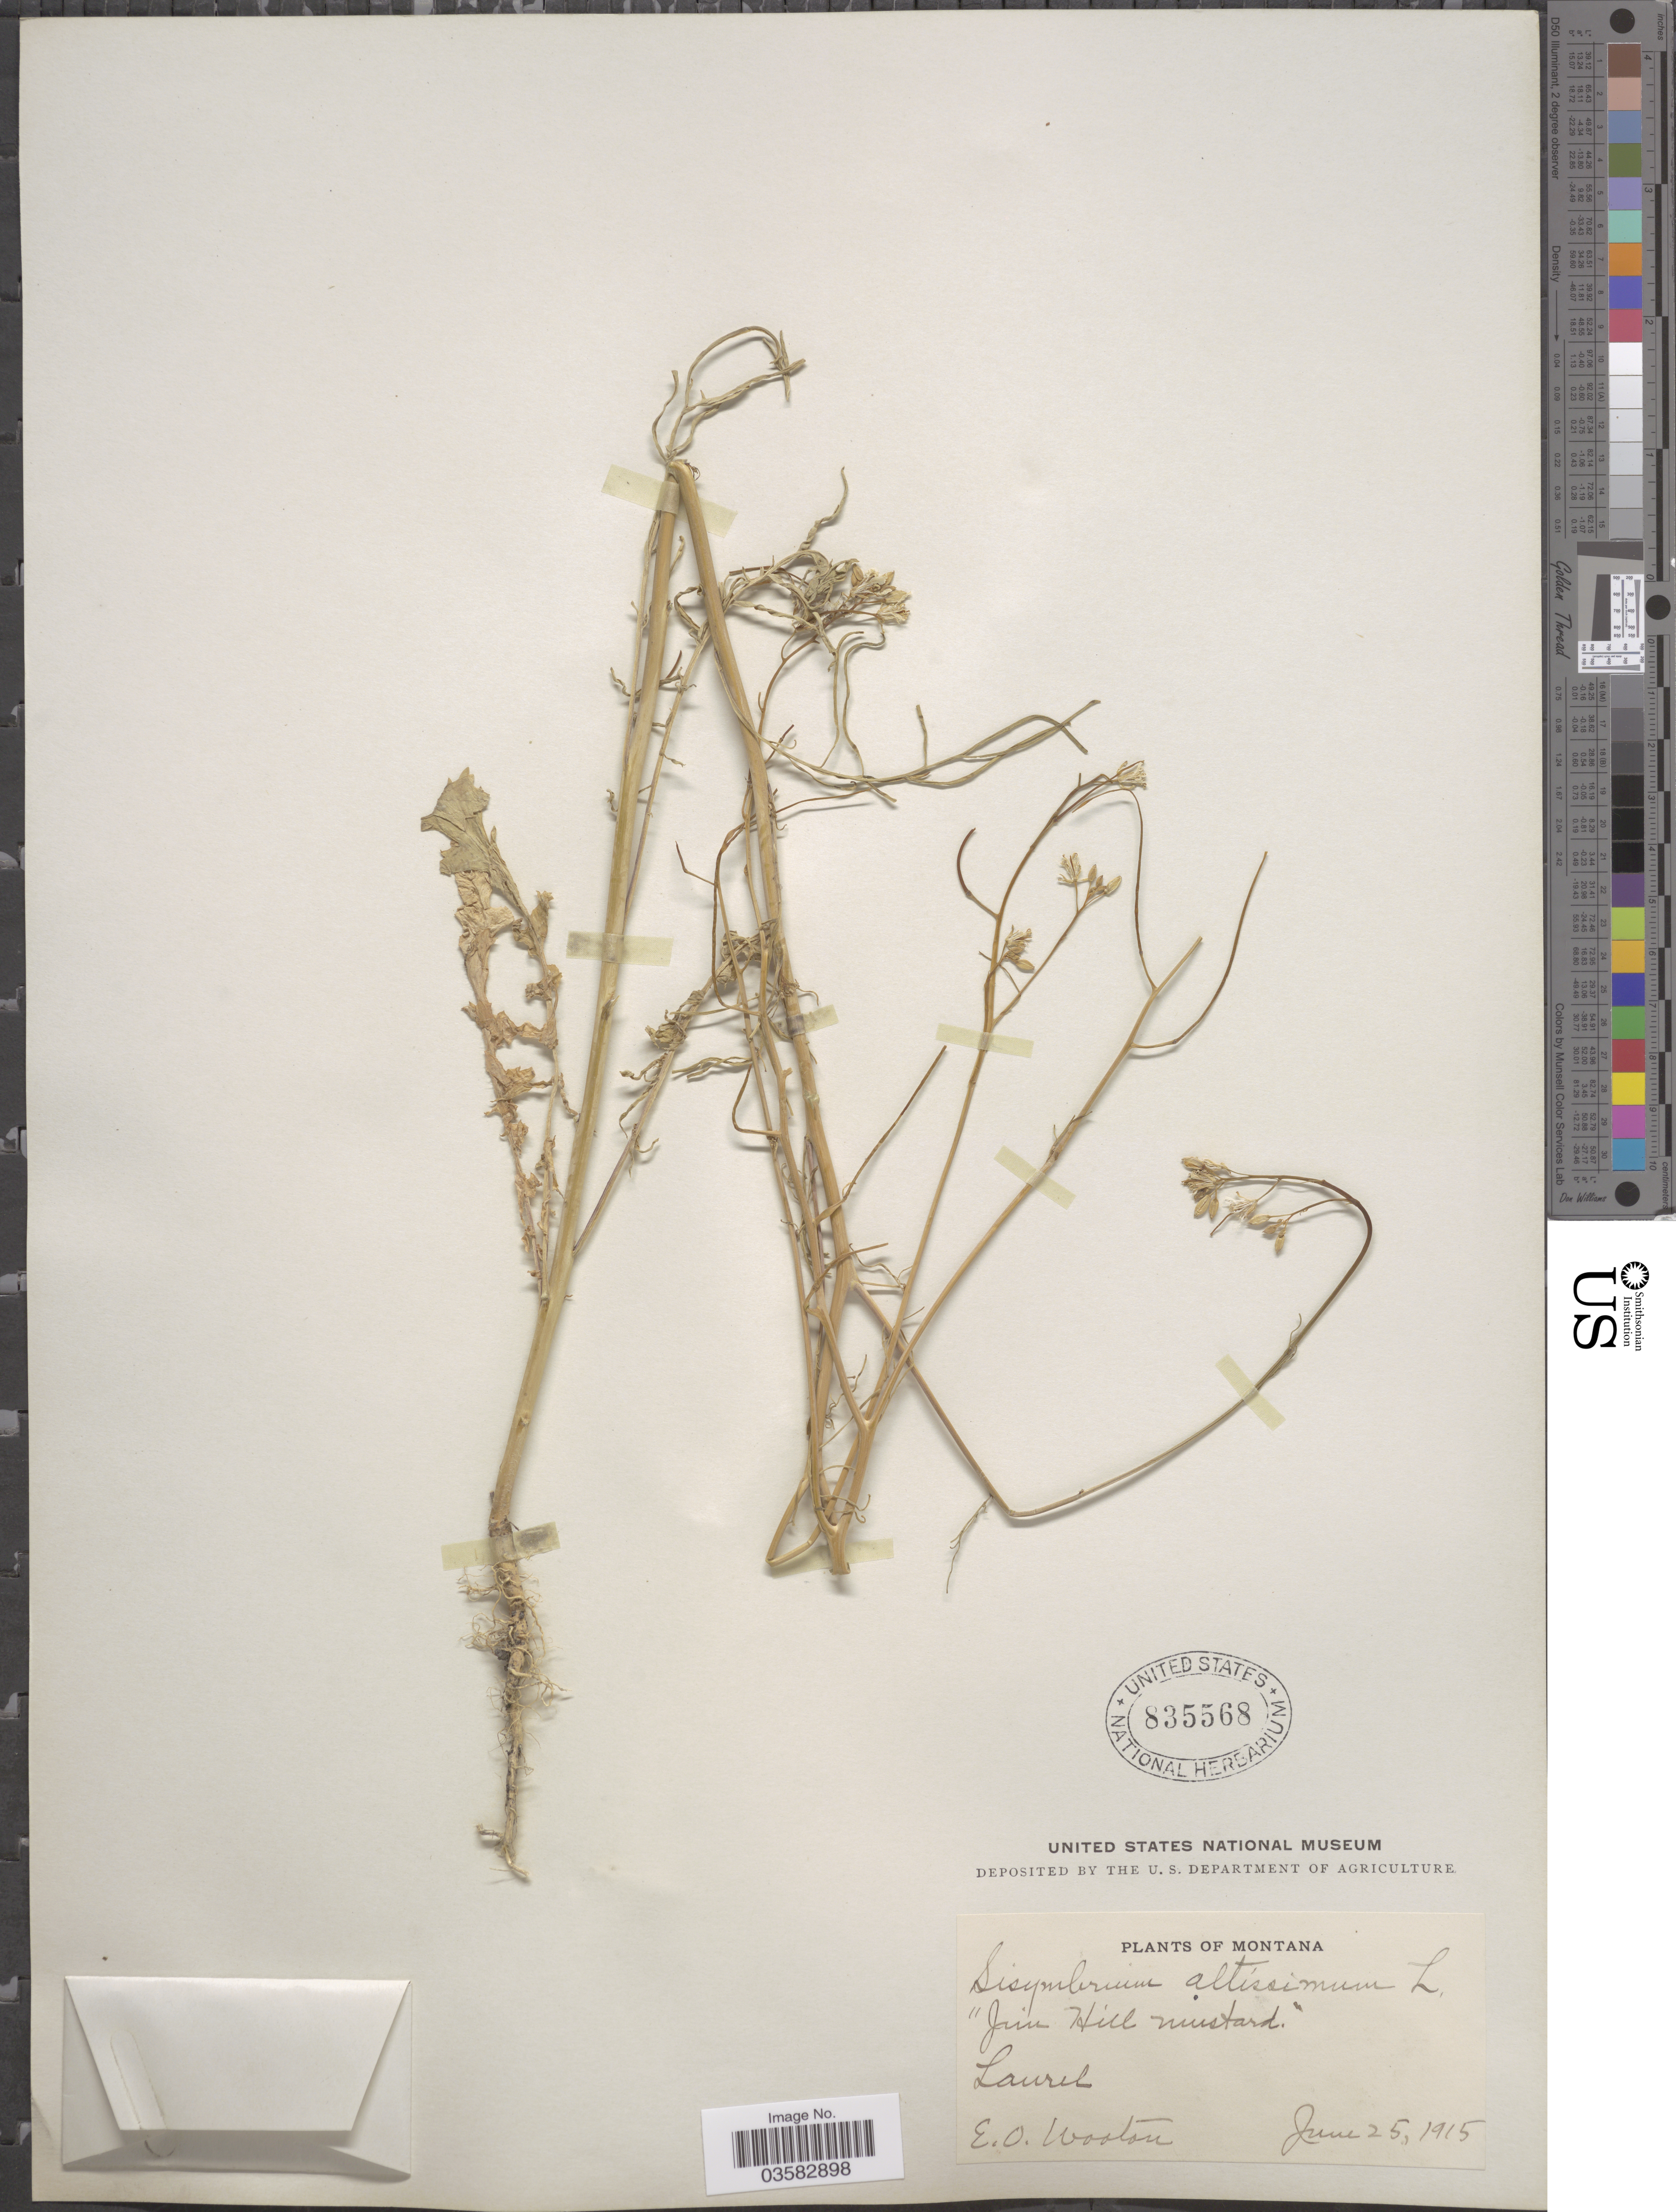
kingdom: Plantae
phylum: Tracheophyta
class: Magnoliopsida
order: Brassicales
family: Brassicaceae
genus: Sisymbrium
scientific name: Sisymbrium altissimum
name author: L.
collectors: E. O. Wooton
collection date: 1915-06-25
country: United States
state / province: Montana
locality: Laurel.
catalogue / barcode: US 835568